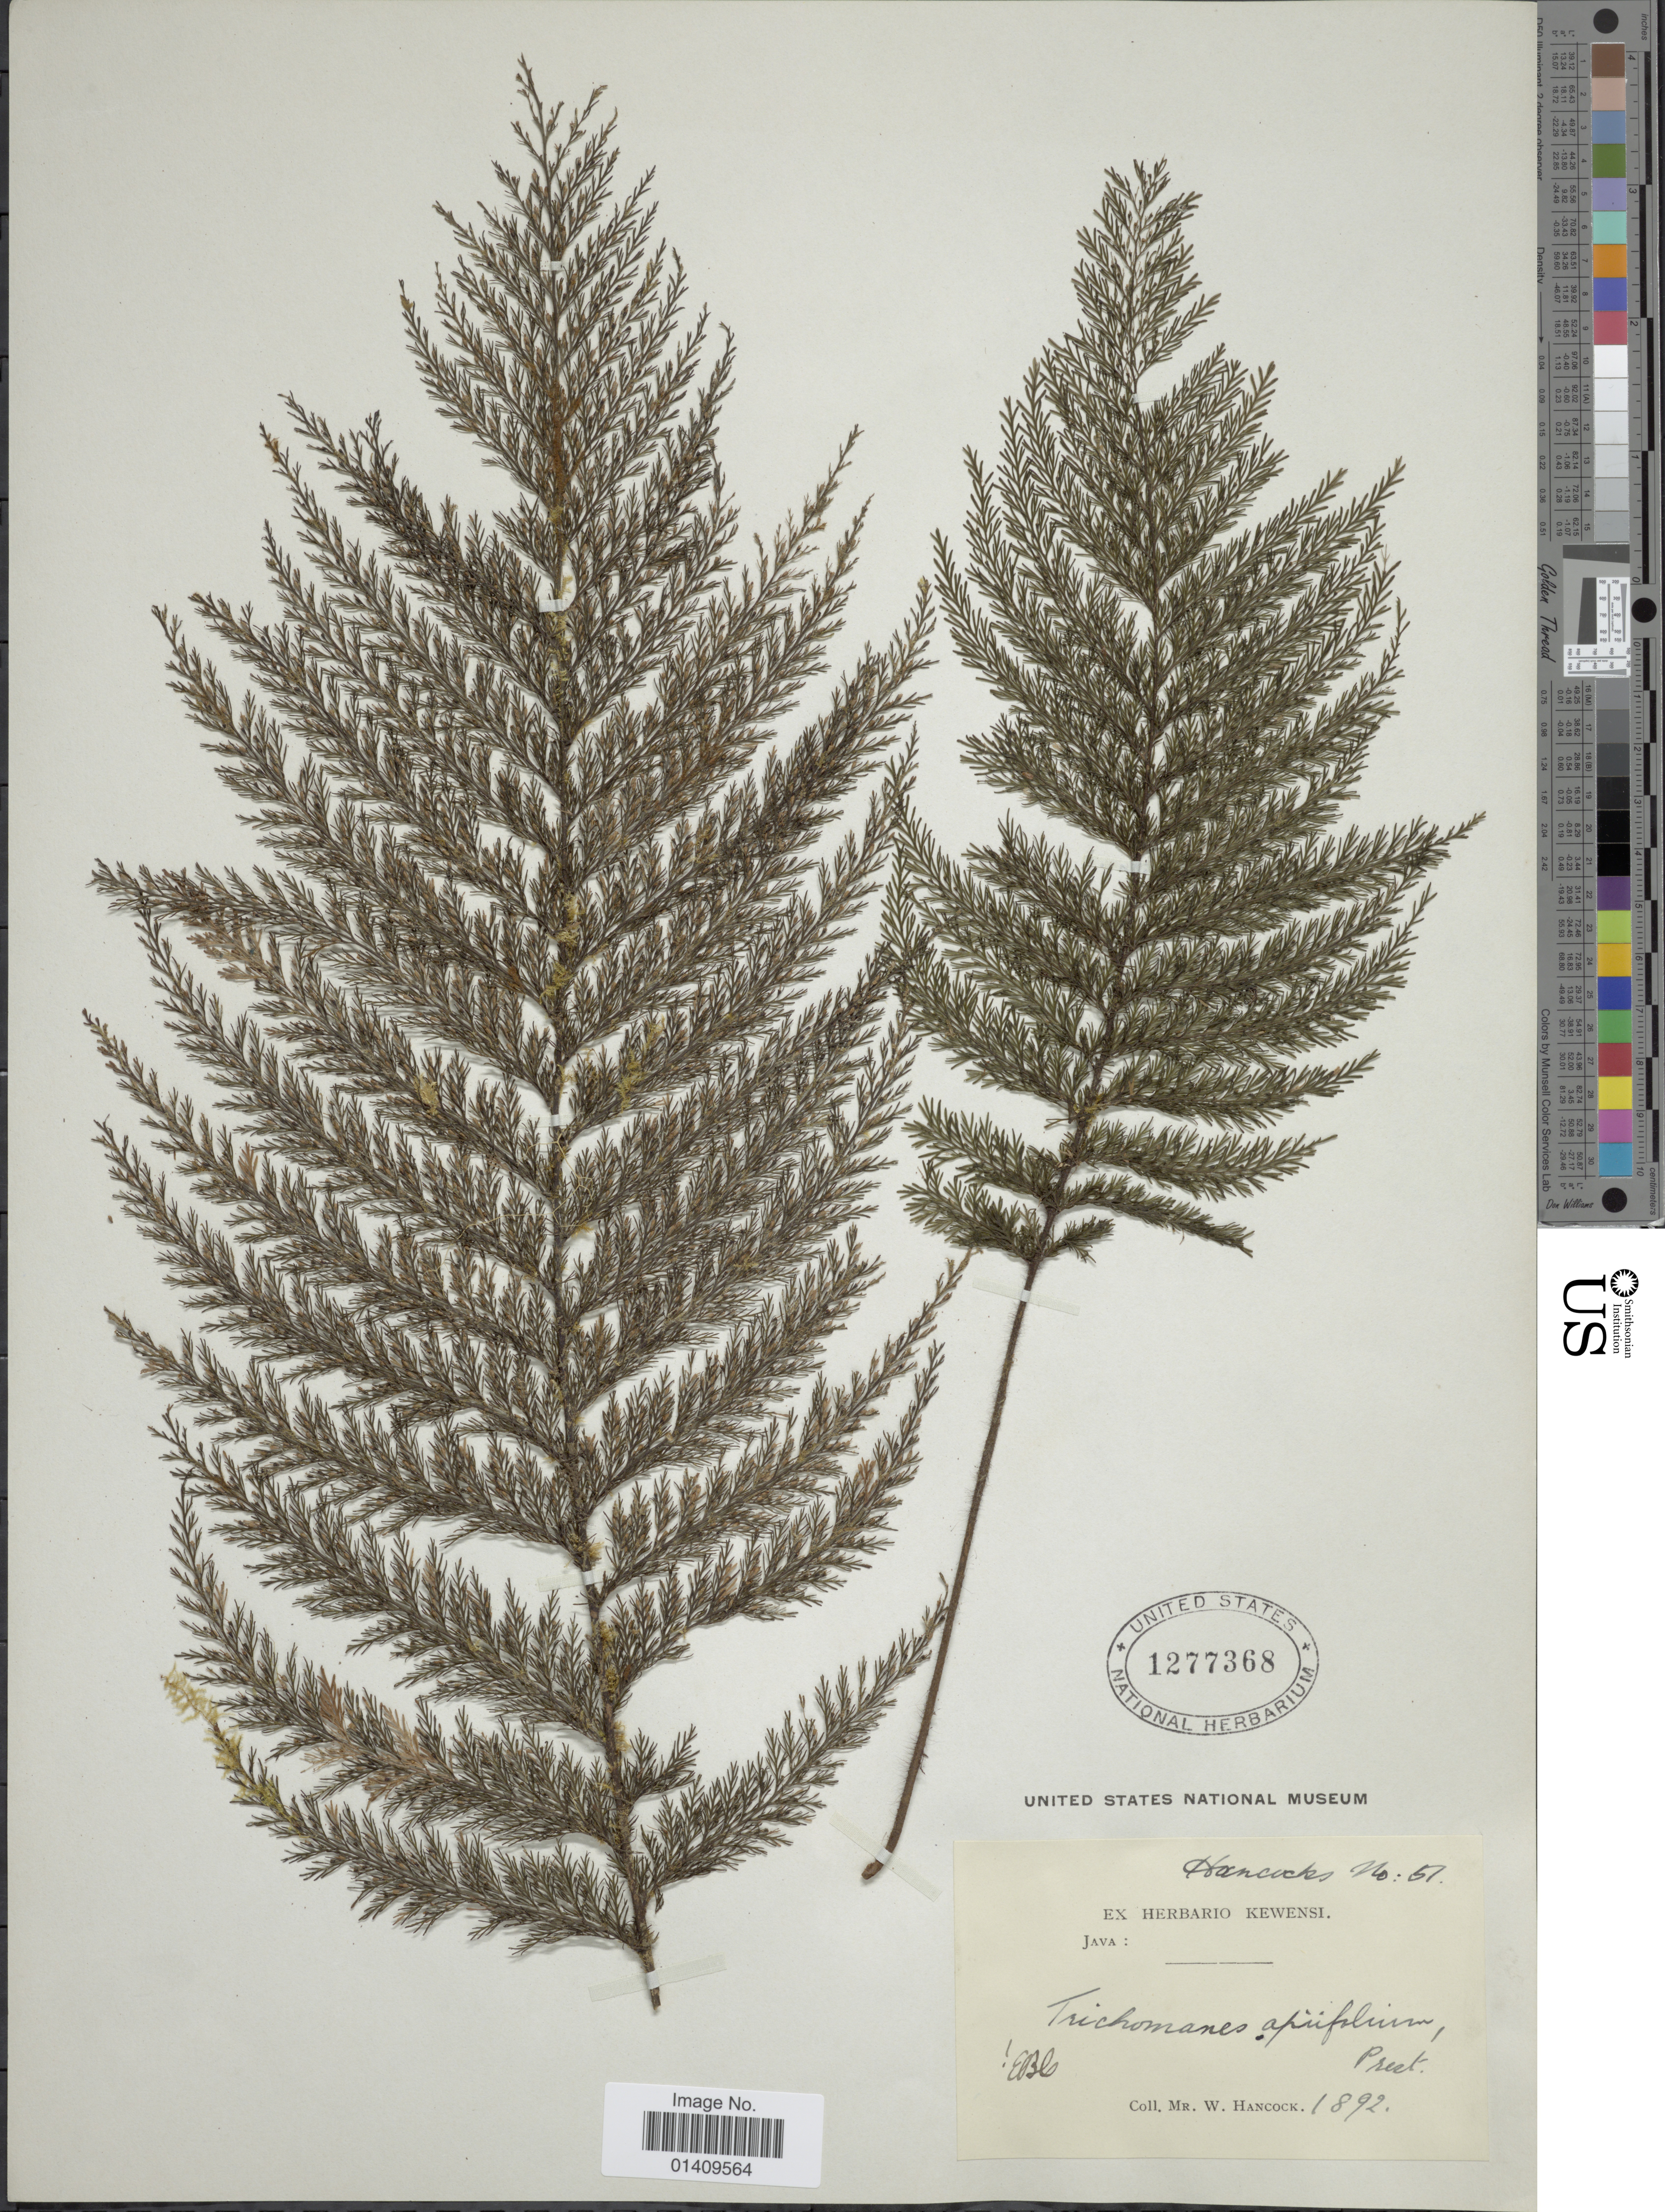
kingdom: Plantae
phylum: Tracheophyta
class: Polypodiopsida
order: Hymenophyllales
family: Hymenophyllaceae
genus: Callistopteris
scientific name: Callistopteris apiifolia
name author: (C. Presl) Copel.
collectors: W. Hancock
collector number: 51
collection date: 1892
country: Indonesia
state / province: Java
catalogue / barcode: US 1277368